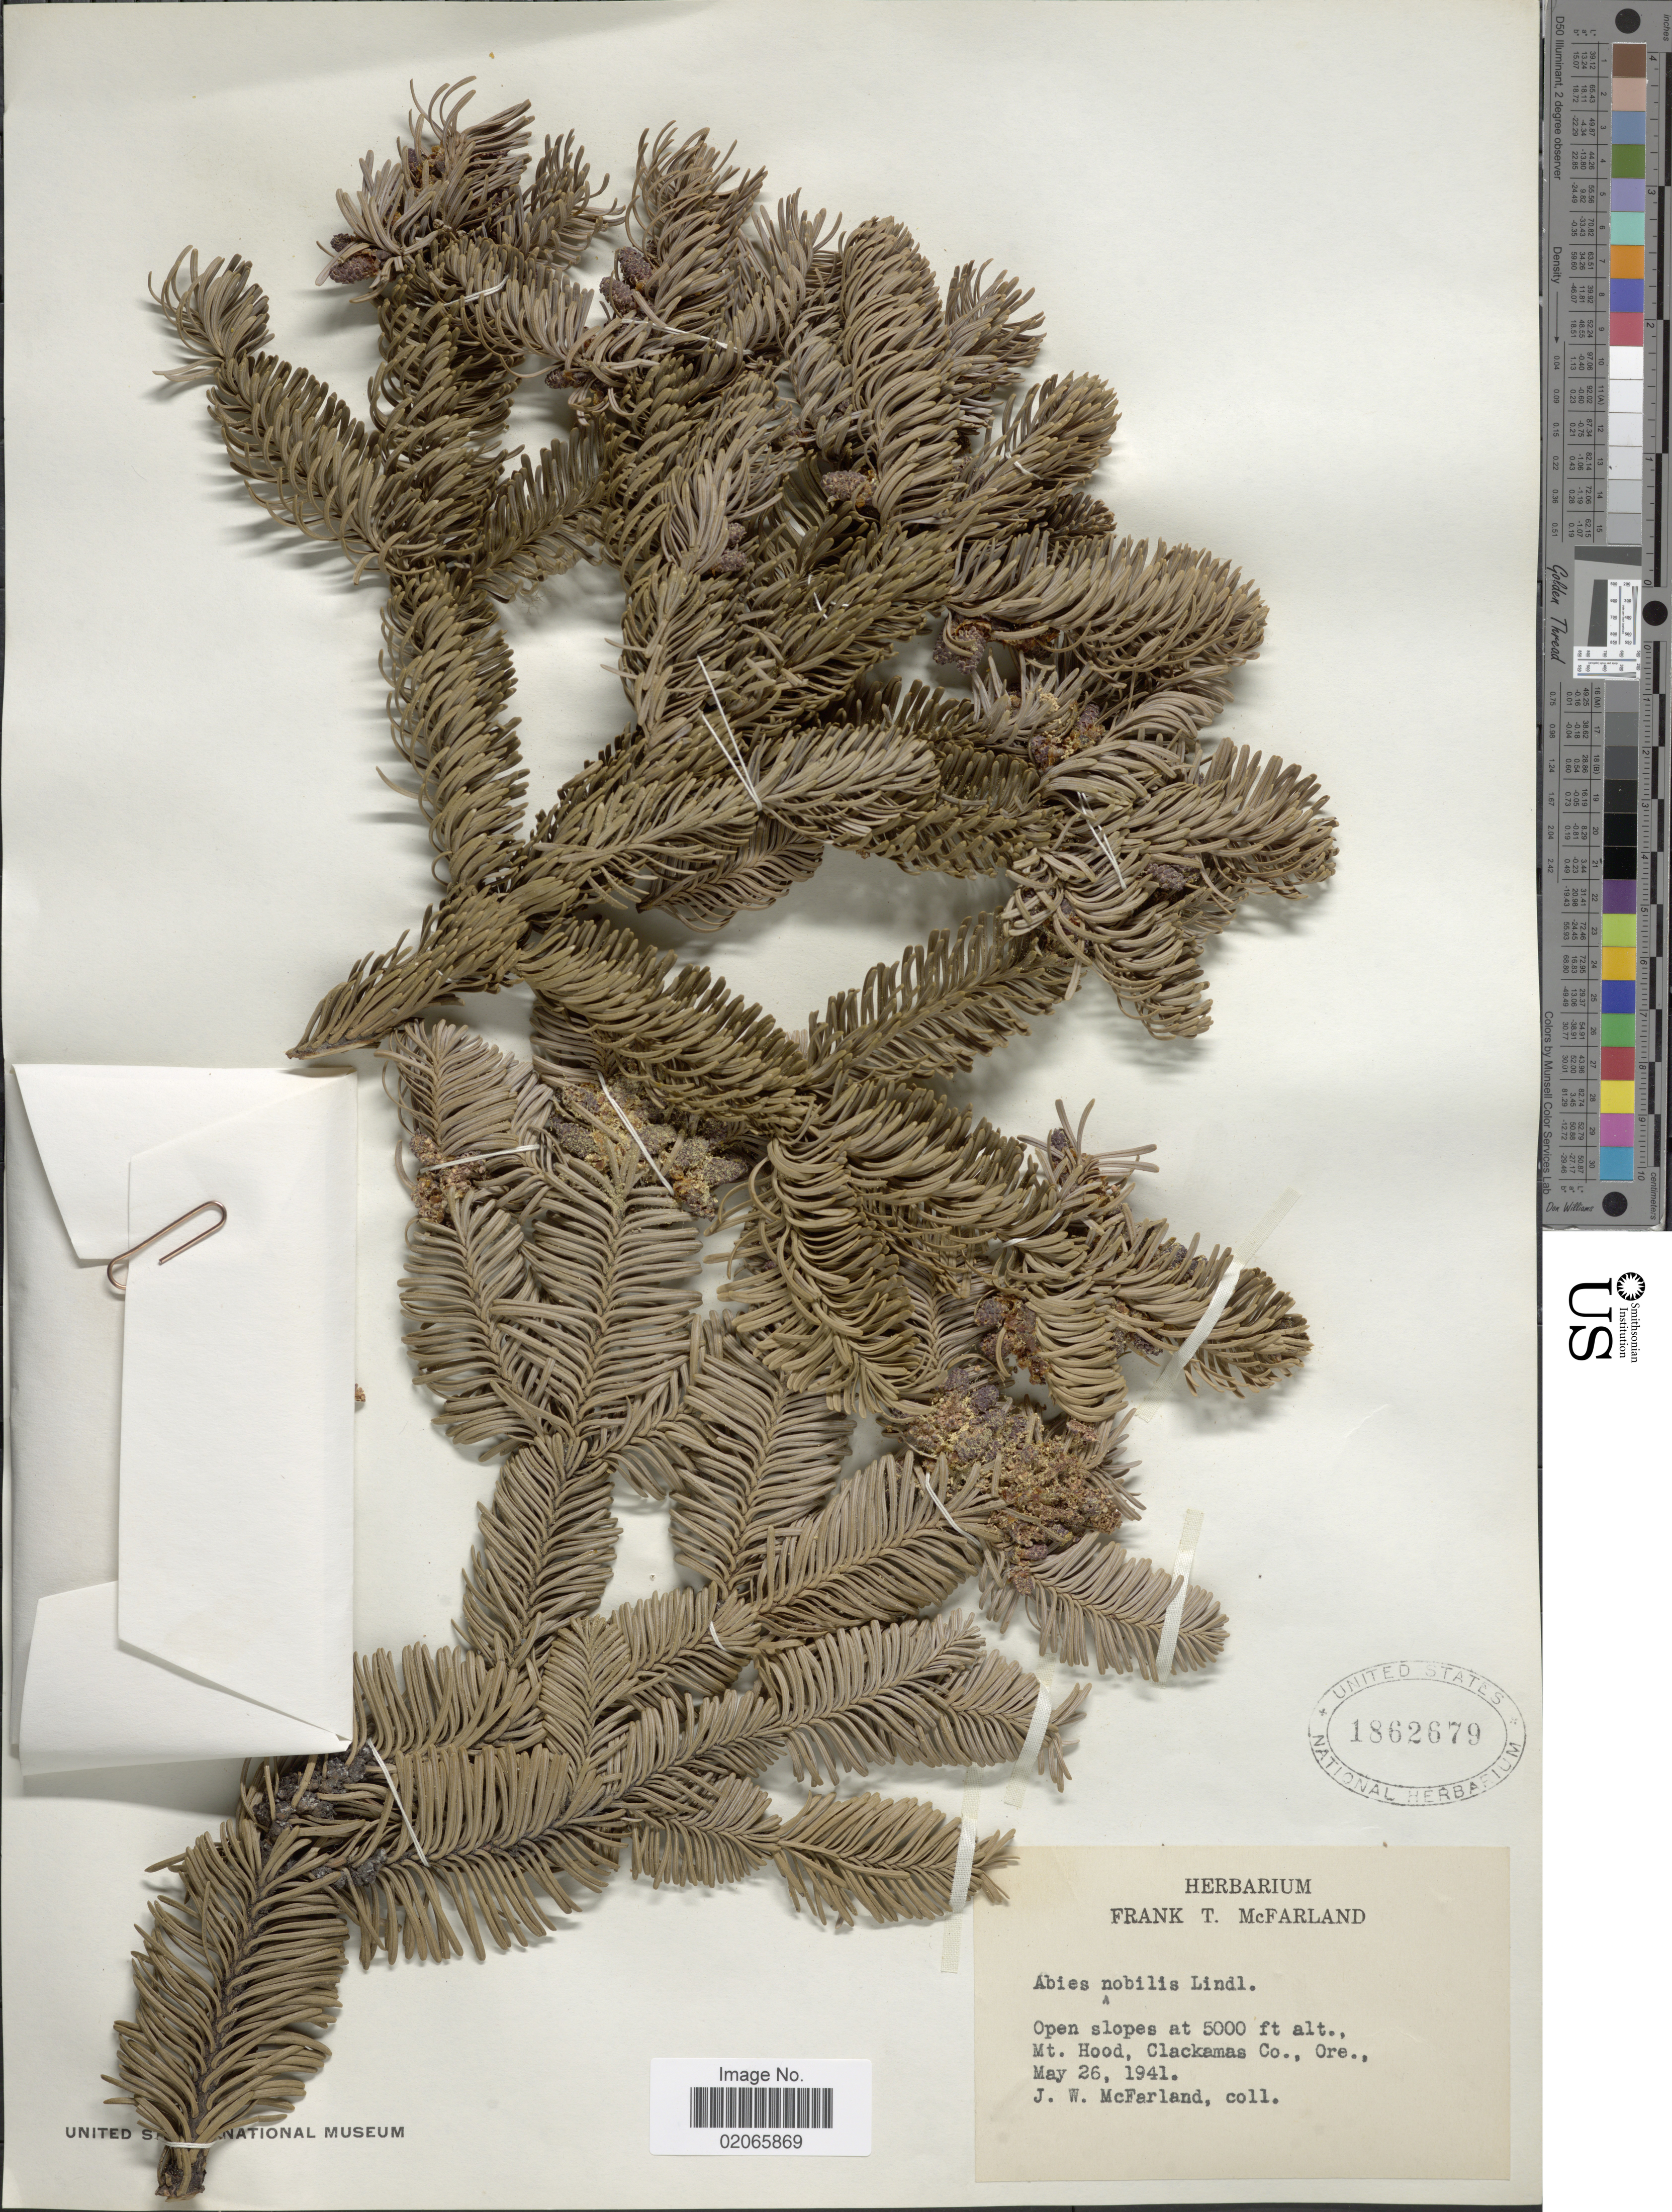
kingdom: Plantae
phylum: Tracheophyta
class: Pinopsida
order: Pinales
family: Pinaceae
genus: Abies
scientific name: Abies nobilis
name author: (Douglas ex D. Don) Lindl.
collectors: J. Mcfarland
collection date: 1941-05-26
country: United States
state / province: Oregon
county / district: Clackamas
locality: Open slopes. Mt. Hood, Clackamas Co., Ore.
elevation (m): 1524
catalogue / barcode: US 1862679